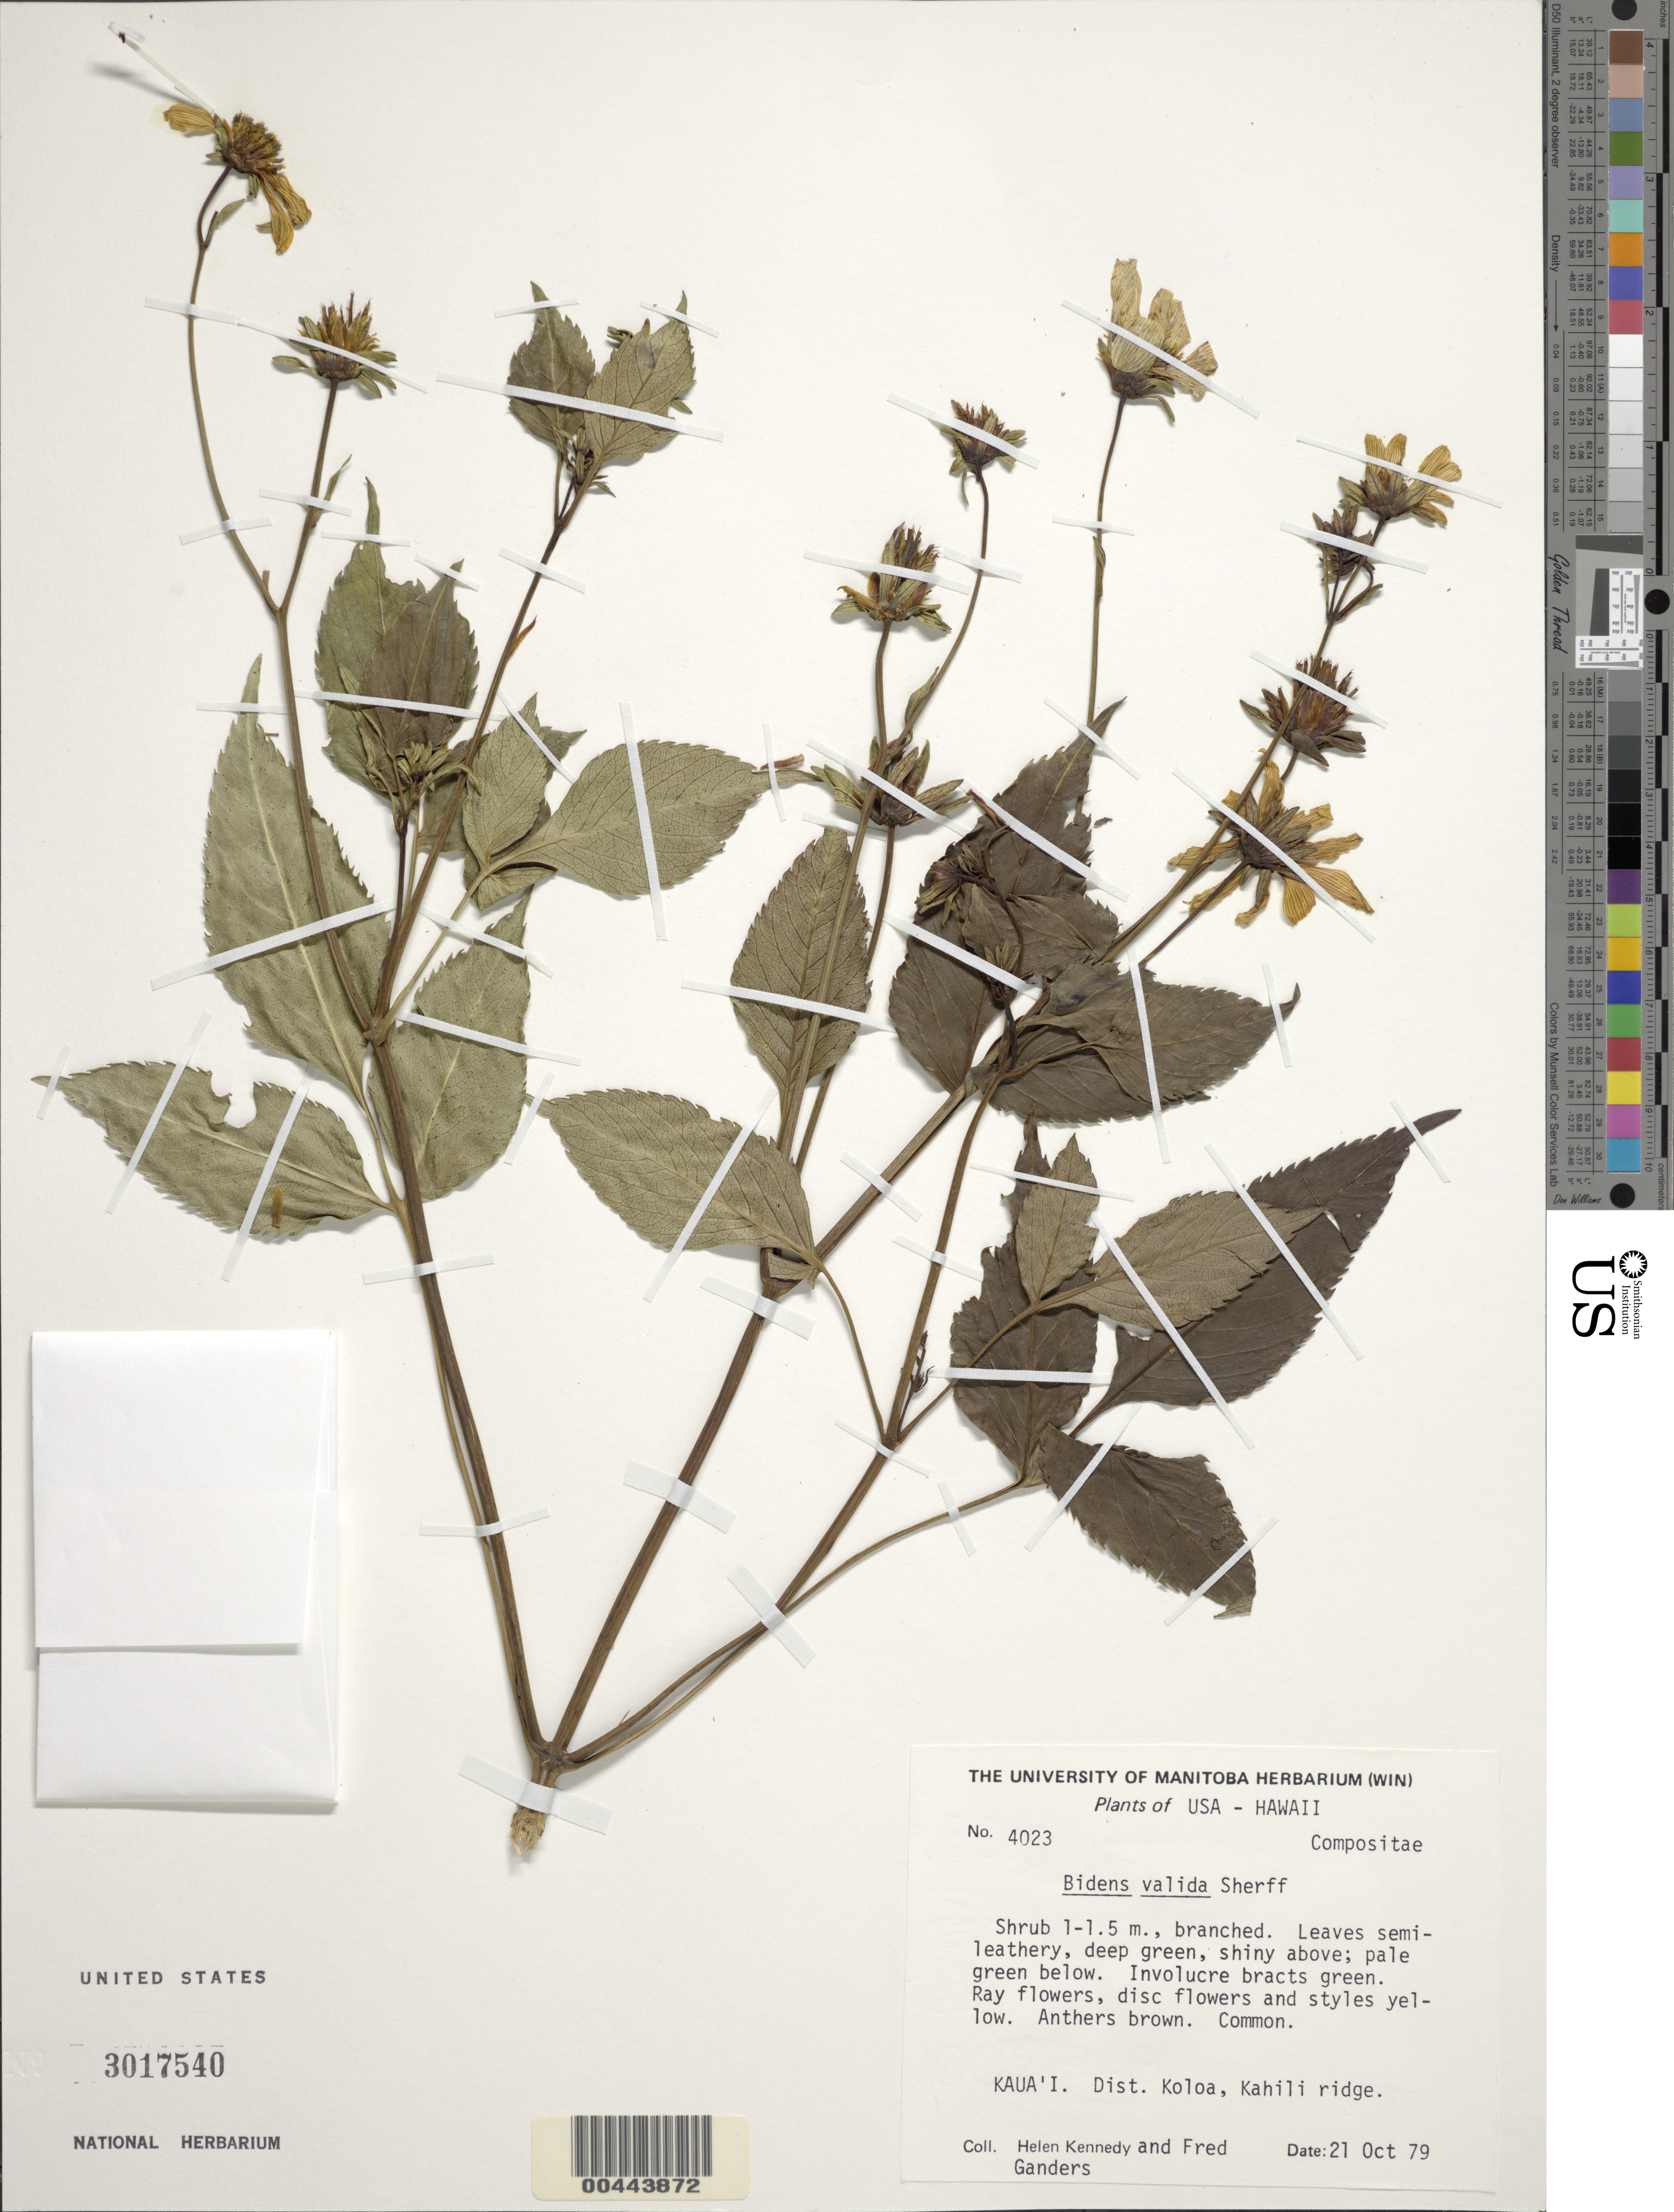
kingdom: Plantae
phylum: Tracheophyta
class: Magnoliopsida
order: Asterales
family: Asteraceae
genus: Bidens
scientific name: Bidens valida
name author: Sherff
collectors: H. Kennedy & F. R. Ganders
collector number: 4023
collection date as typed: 21 Oct 1979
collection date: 1979-10-21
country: United States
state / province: Hawaii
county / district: Kauai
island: Kaua'i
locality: District Koloa, Kahili ridge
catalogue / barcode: US 3017540